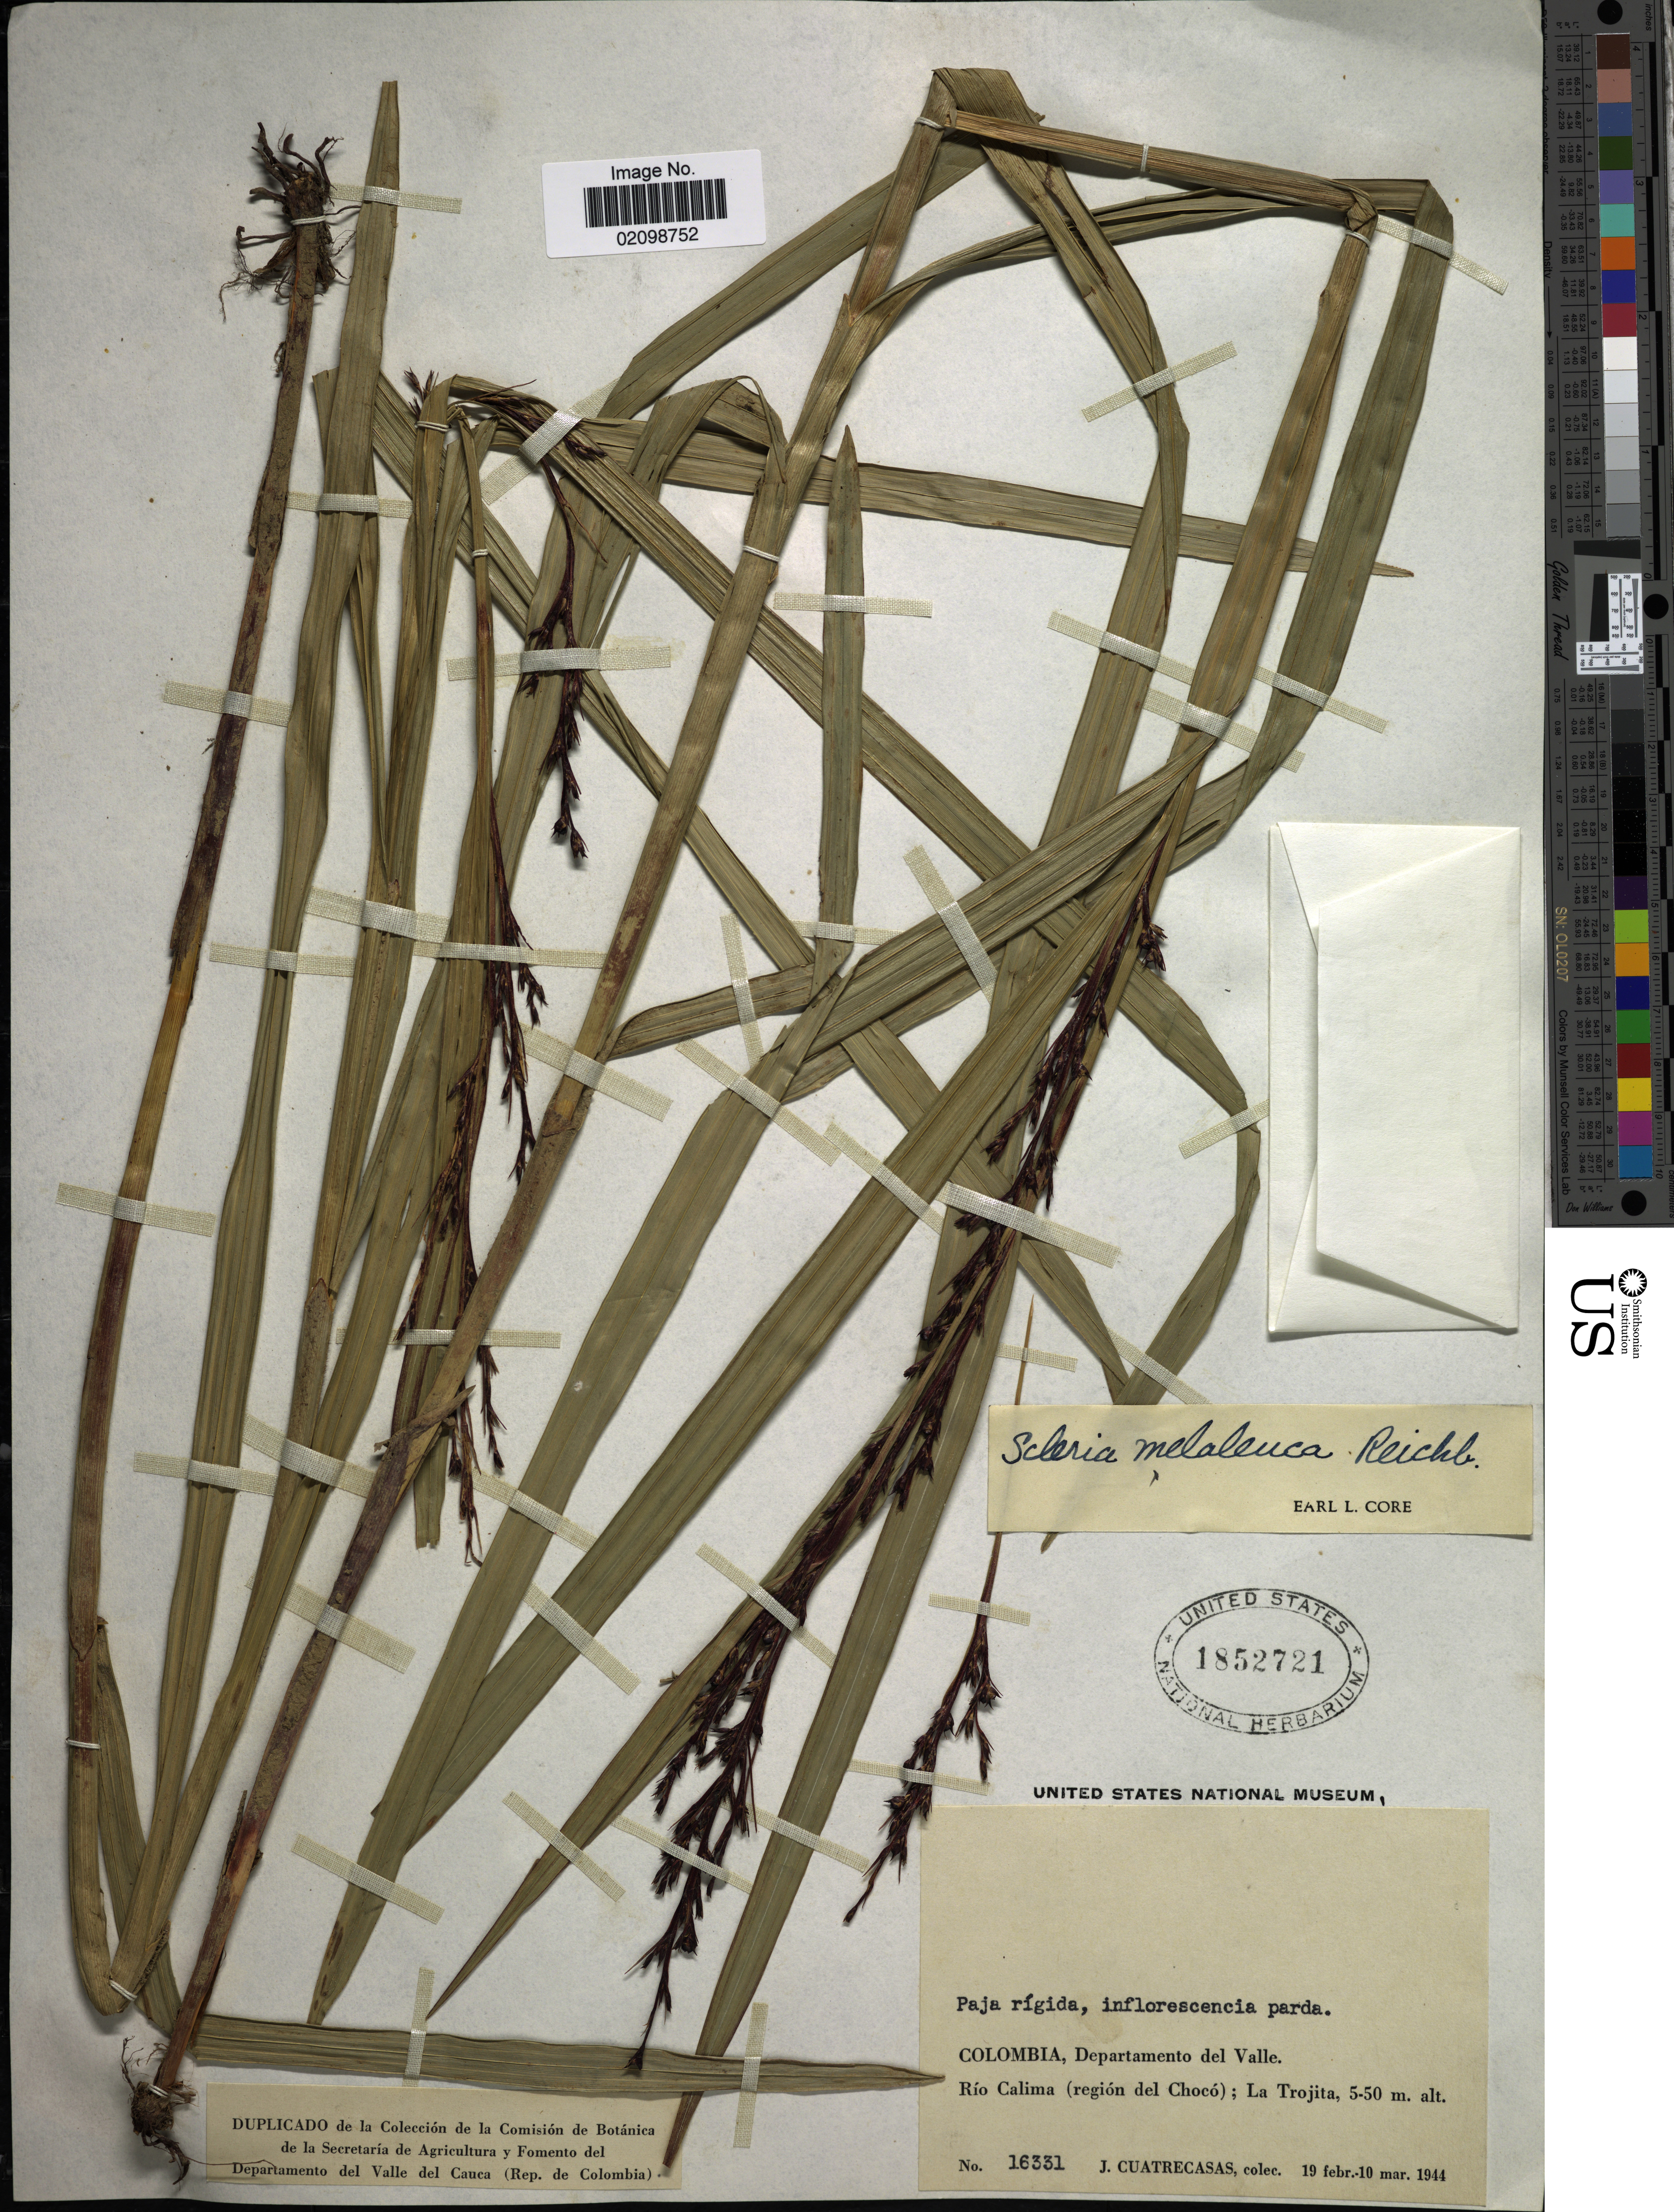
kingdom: Plantae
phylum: Tracheophyta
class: Liliopsida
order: Poales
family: Cyperaceae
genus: Scleria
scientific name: Scleria gaertneri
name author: Raddi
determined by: Strong, Mark T., (BOT), Smithsonian Institution - National Museum of Natural History (UNITED STATES)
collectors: J. Cuatrecasas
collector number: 16331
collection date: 1944-02-19/1944-03-10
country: Colombia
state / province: Valle del Cauca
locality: Colombia, Departamento del Valle, Rio Calima (region del Choco); La Trojita.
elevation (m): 5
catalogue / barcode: US 1852721